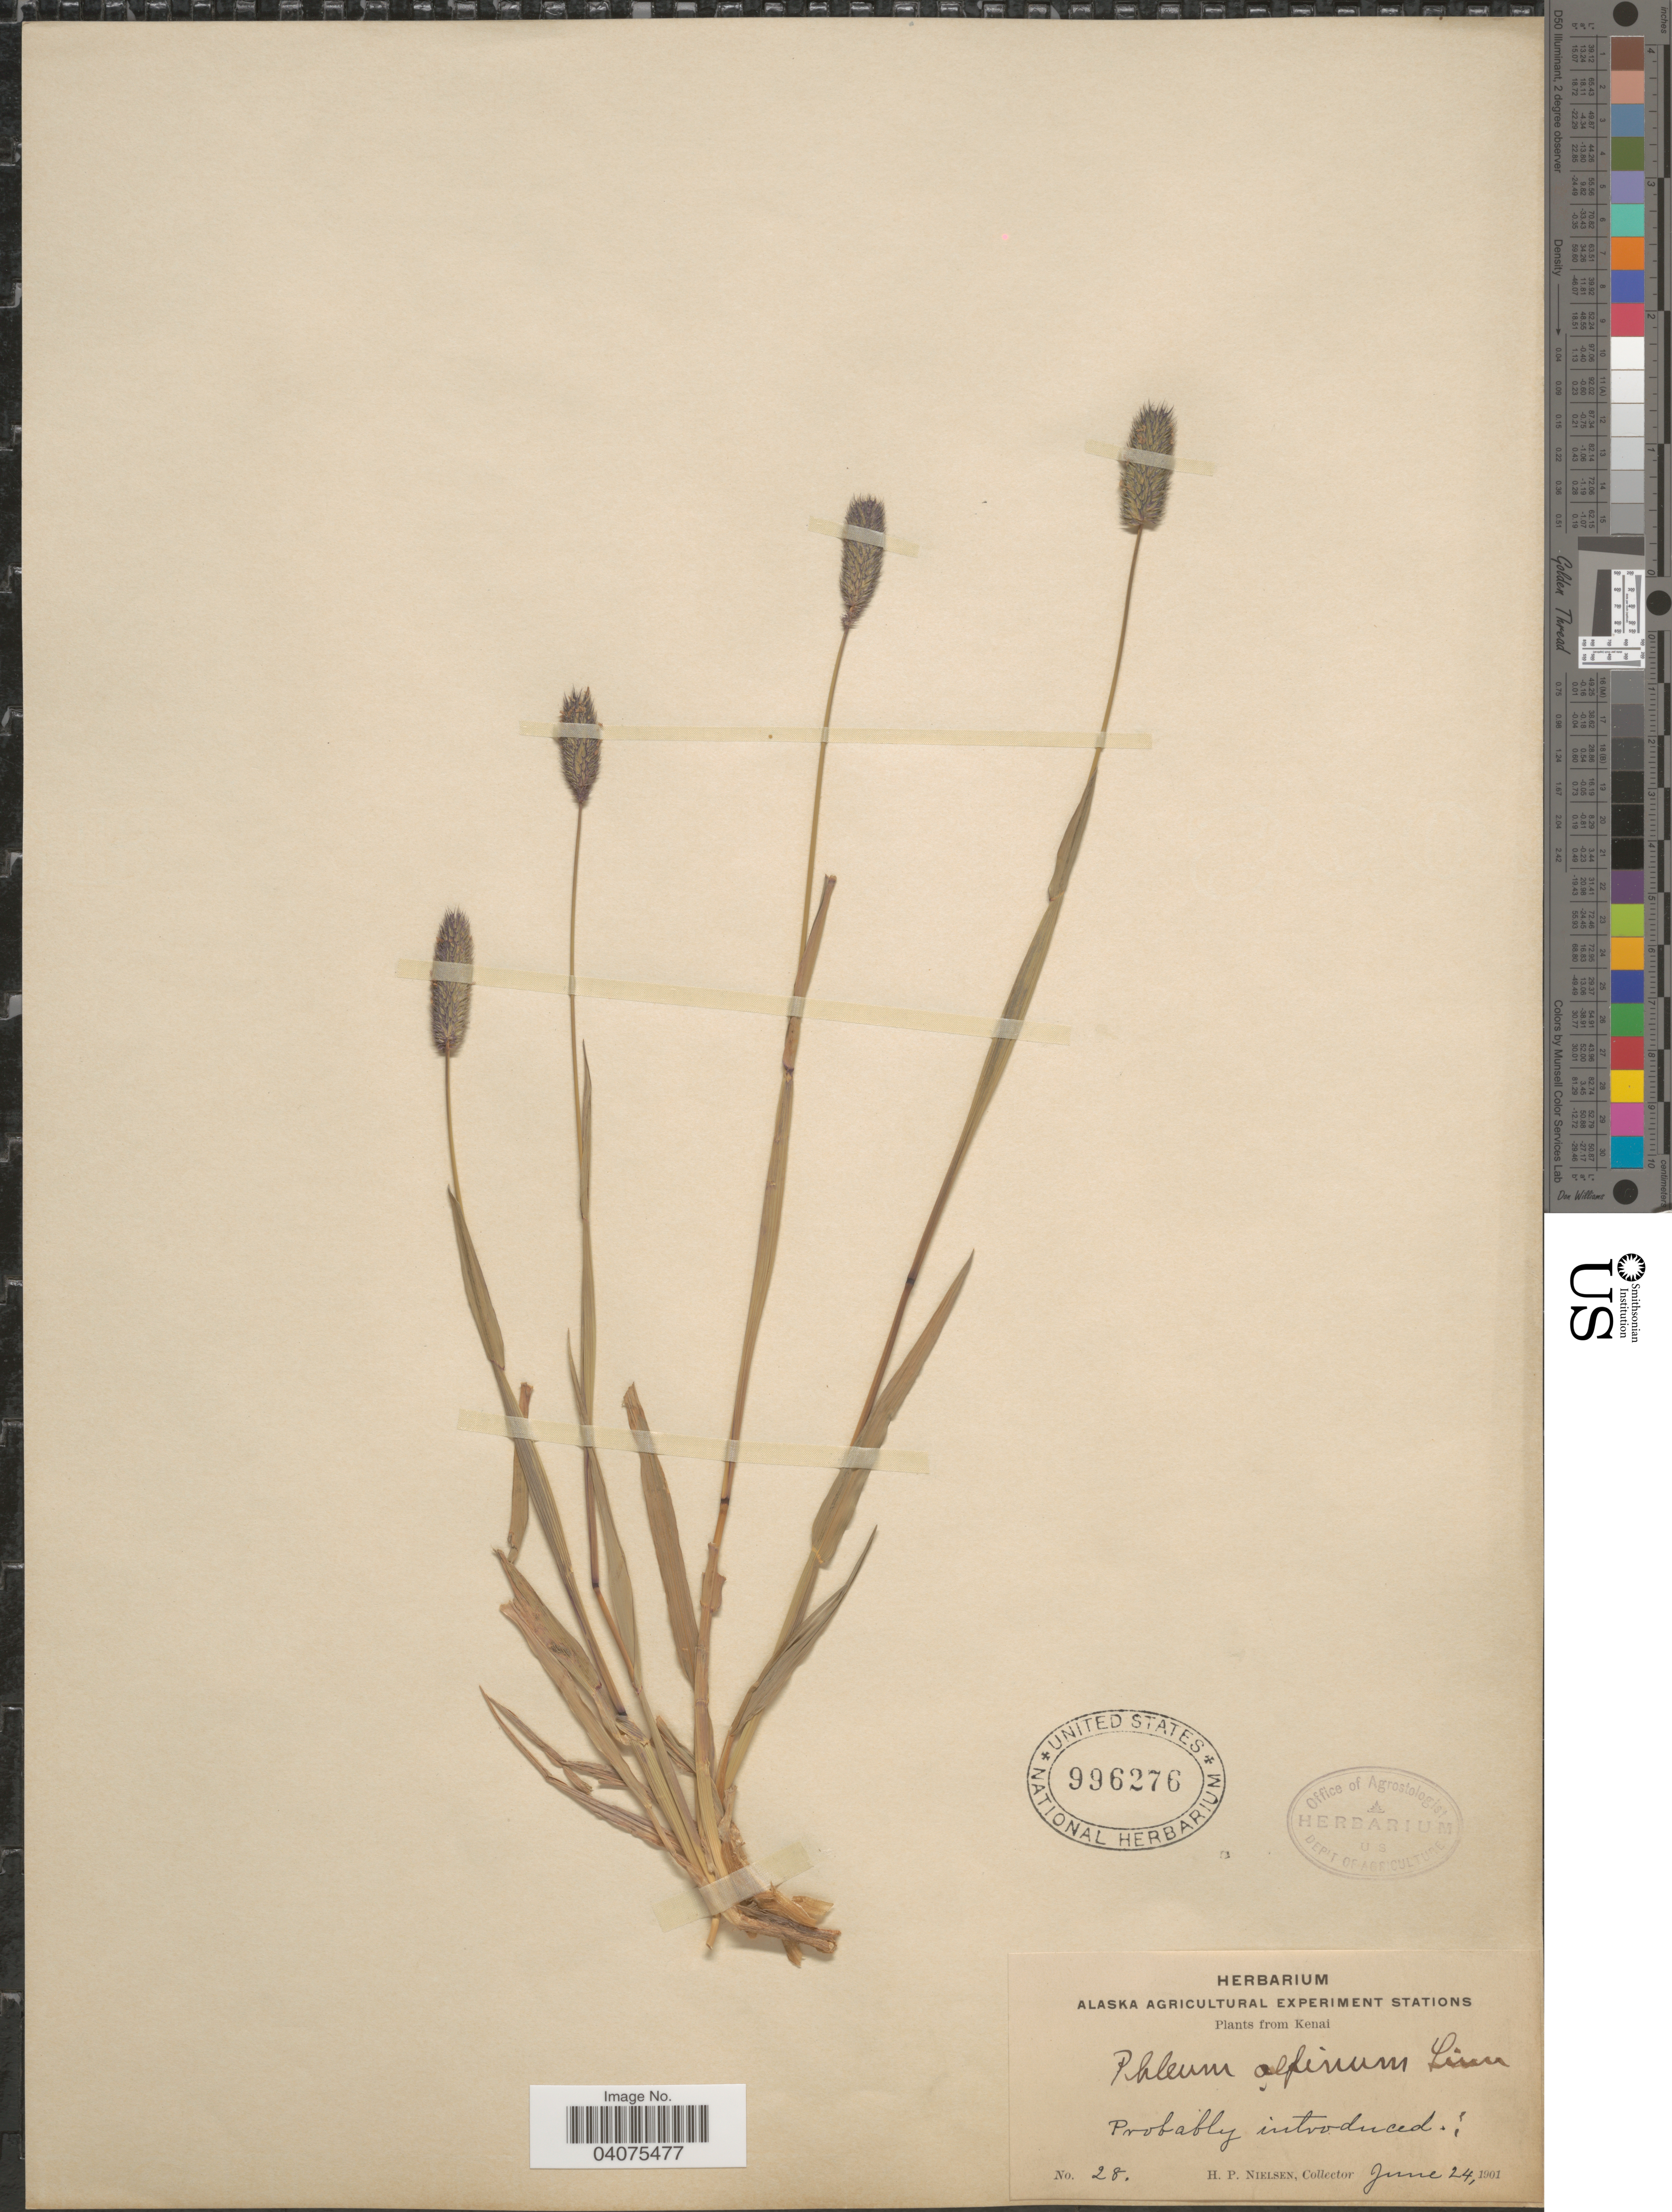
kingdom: Plantae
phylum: Tracheophyta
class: Liliopsida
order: Poales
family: Poaceae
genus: Phleum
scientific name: Phleum alpinum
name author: L.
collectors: H. P. Nielsen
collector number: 28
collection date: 1901-06-24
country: United States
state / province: Alaska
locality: Kenai.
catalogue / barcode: US 996276